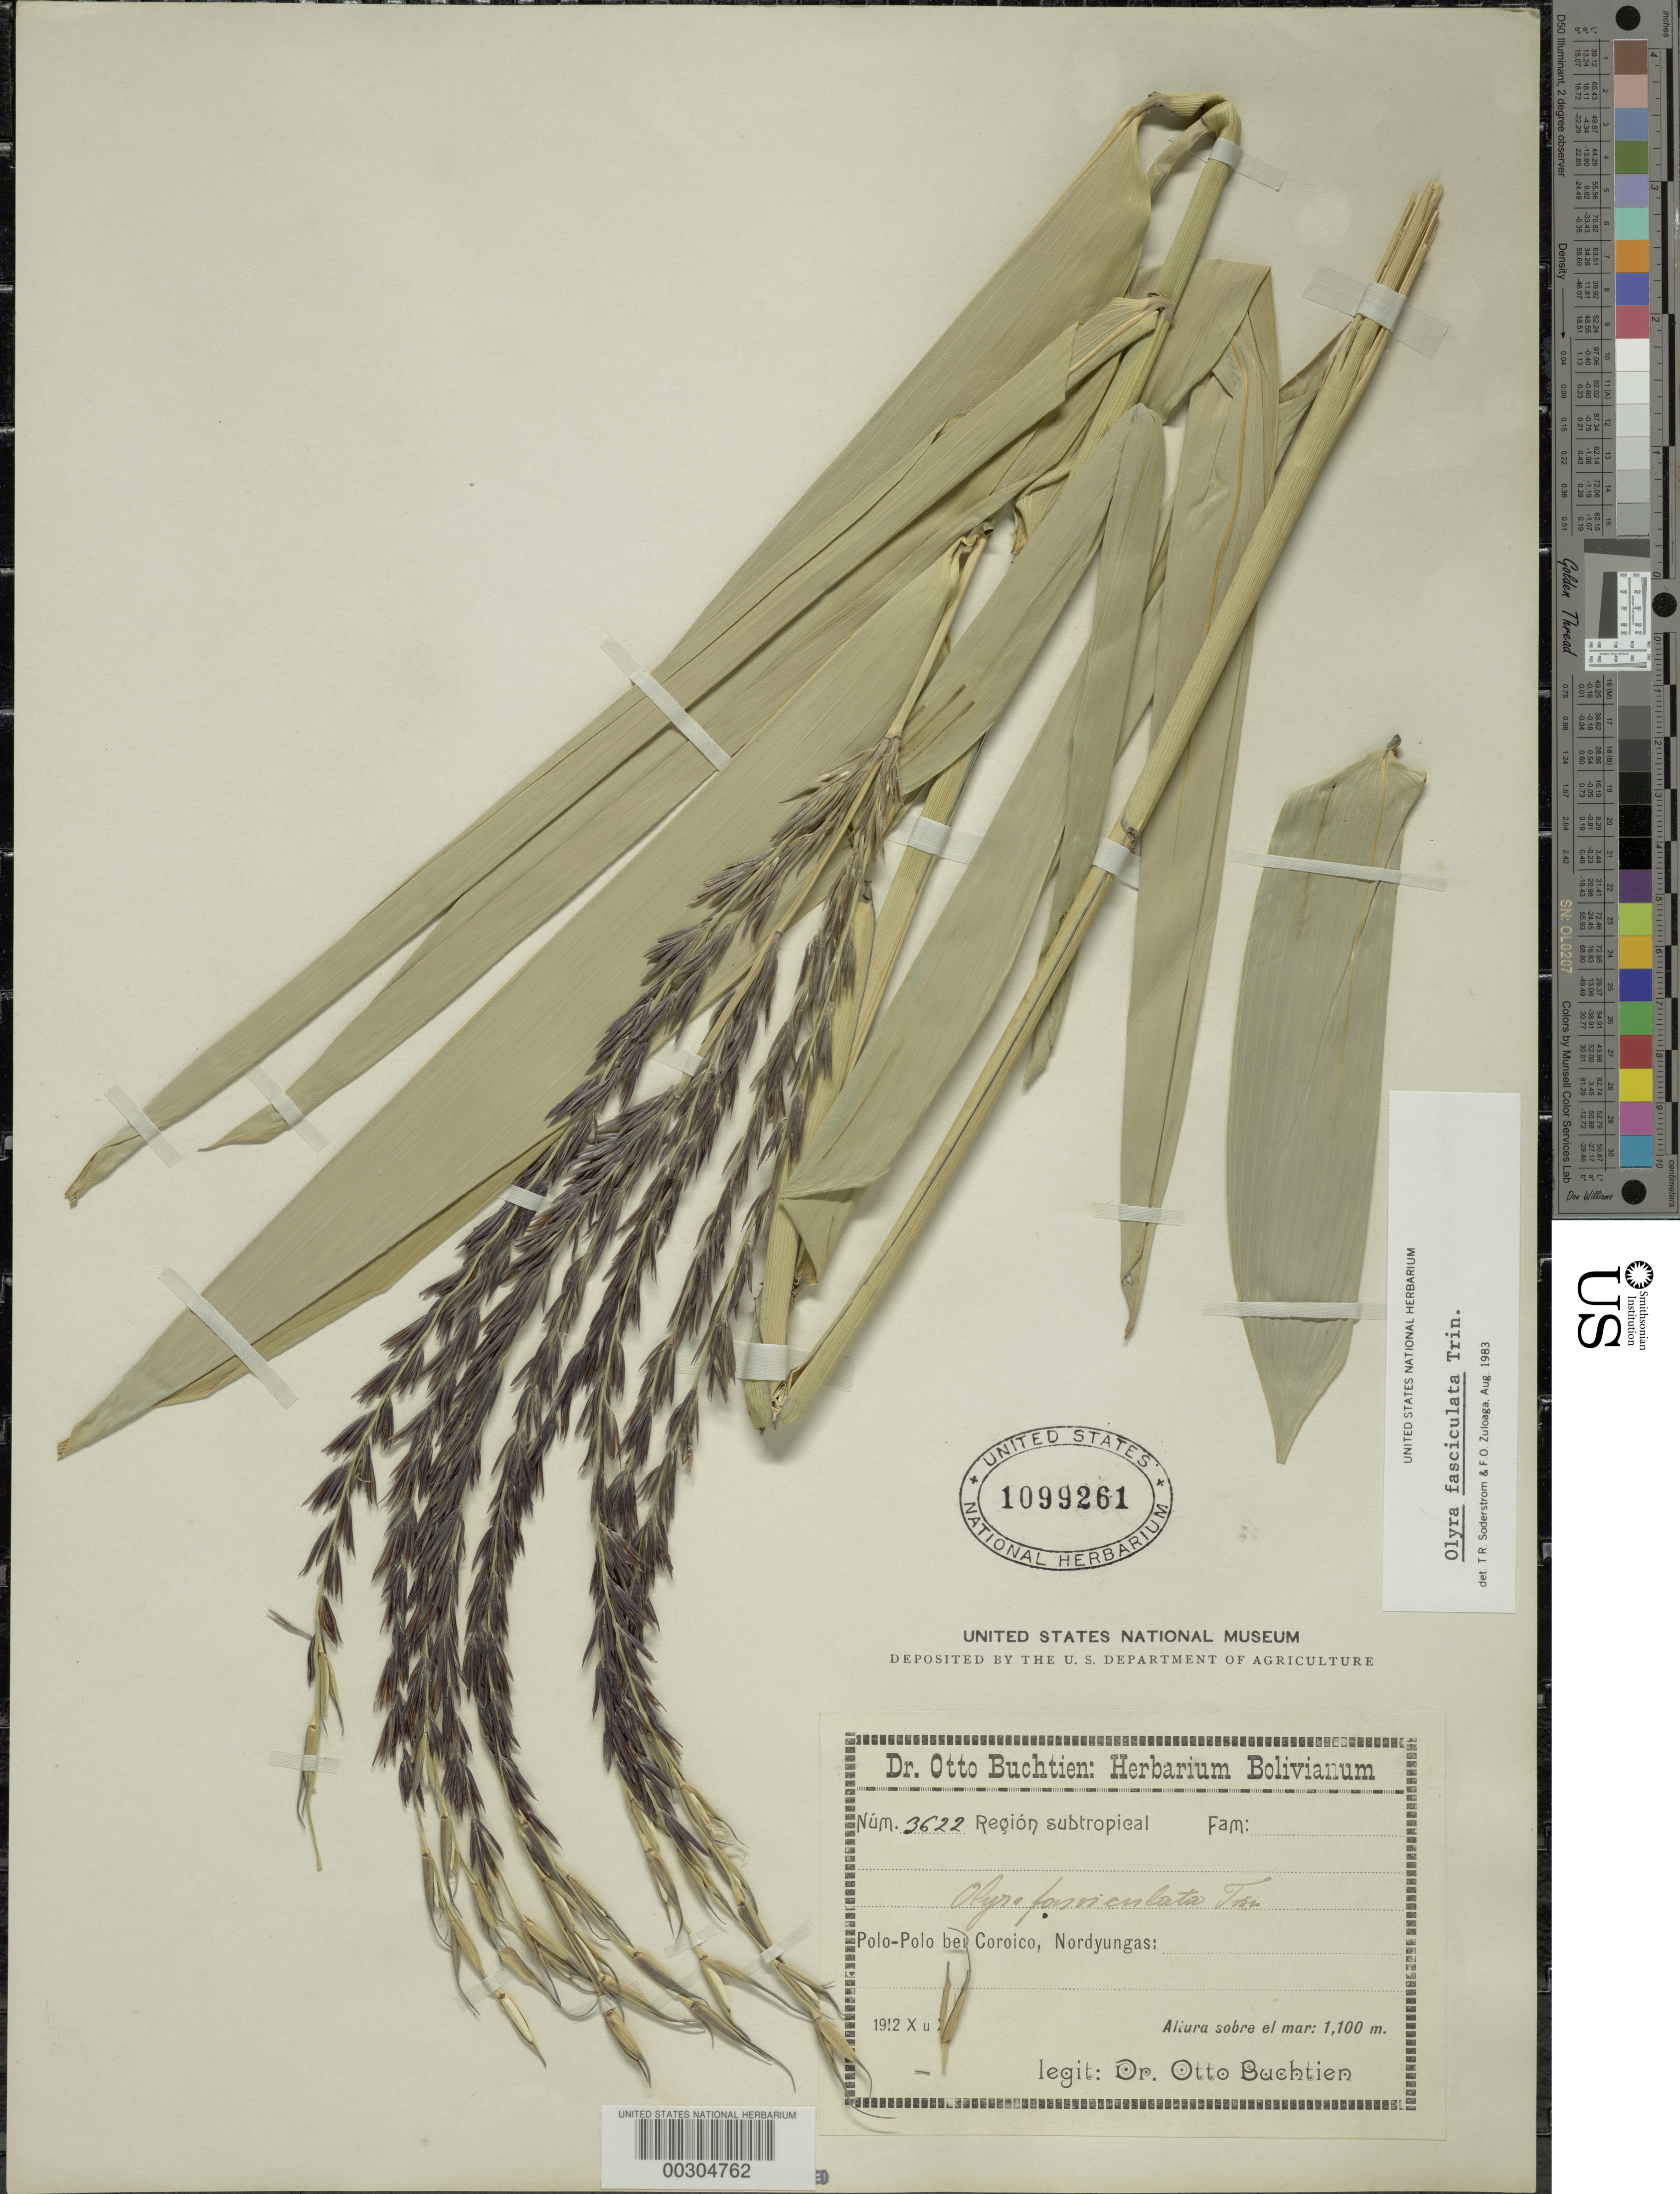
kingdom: Plantae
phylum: Tracheophyta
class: Liliopsida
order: Poales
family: Poaceae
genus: Olyra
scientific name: Olyra fasciculata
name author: Trin.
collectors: O. Buchtien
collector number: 3622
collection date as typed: Oct 1912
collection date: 1912-10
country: Bolivia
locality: Nord-Yungas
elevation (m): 1100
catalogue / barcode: US 1099261